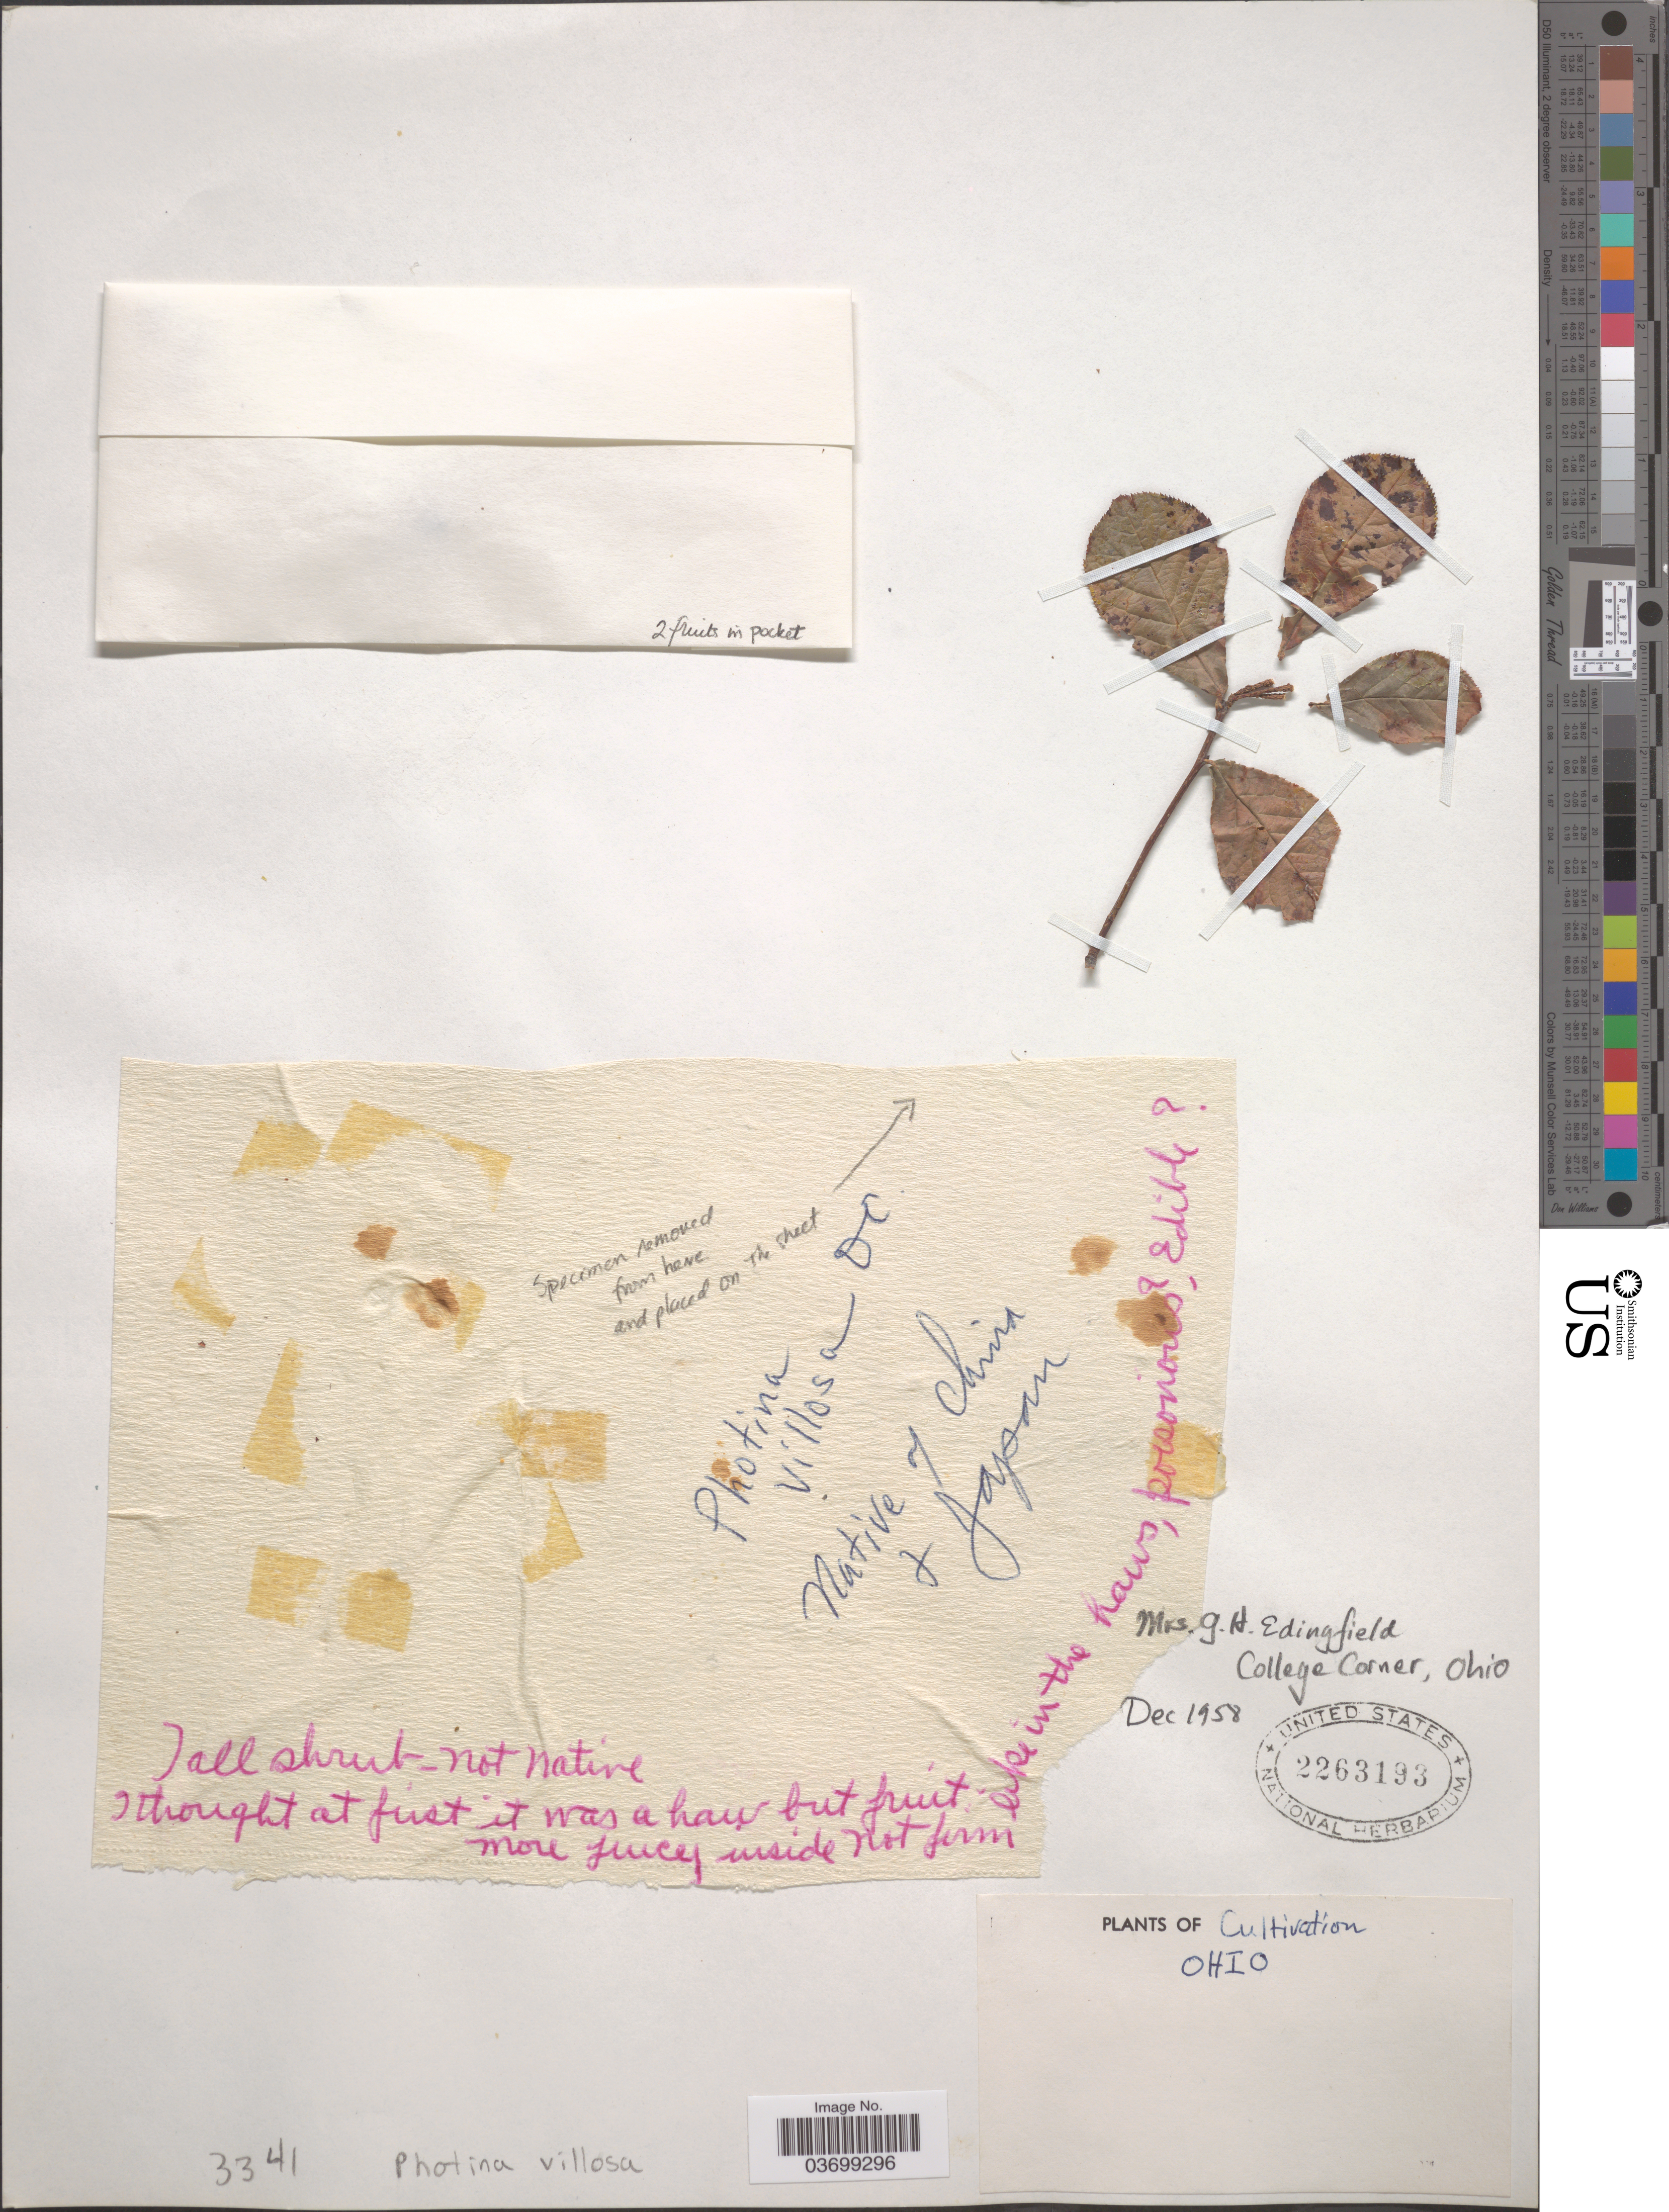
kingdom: Plantae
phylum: Tracheophyta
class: Magnoliopsida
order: Rosales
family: Rosaceae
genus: Photinia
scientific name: Photinia villosa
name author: (DC.) Thunb.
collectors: G. Edingfield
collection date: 1958-12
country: United States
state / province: Ohio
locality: College Corner.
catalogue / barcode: US 2263193